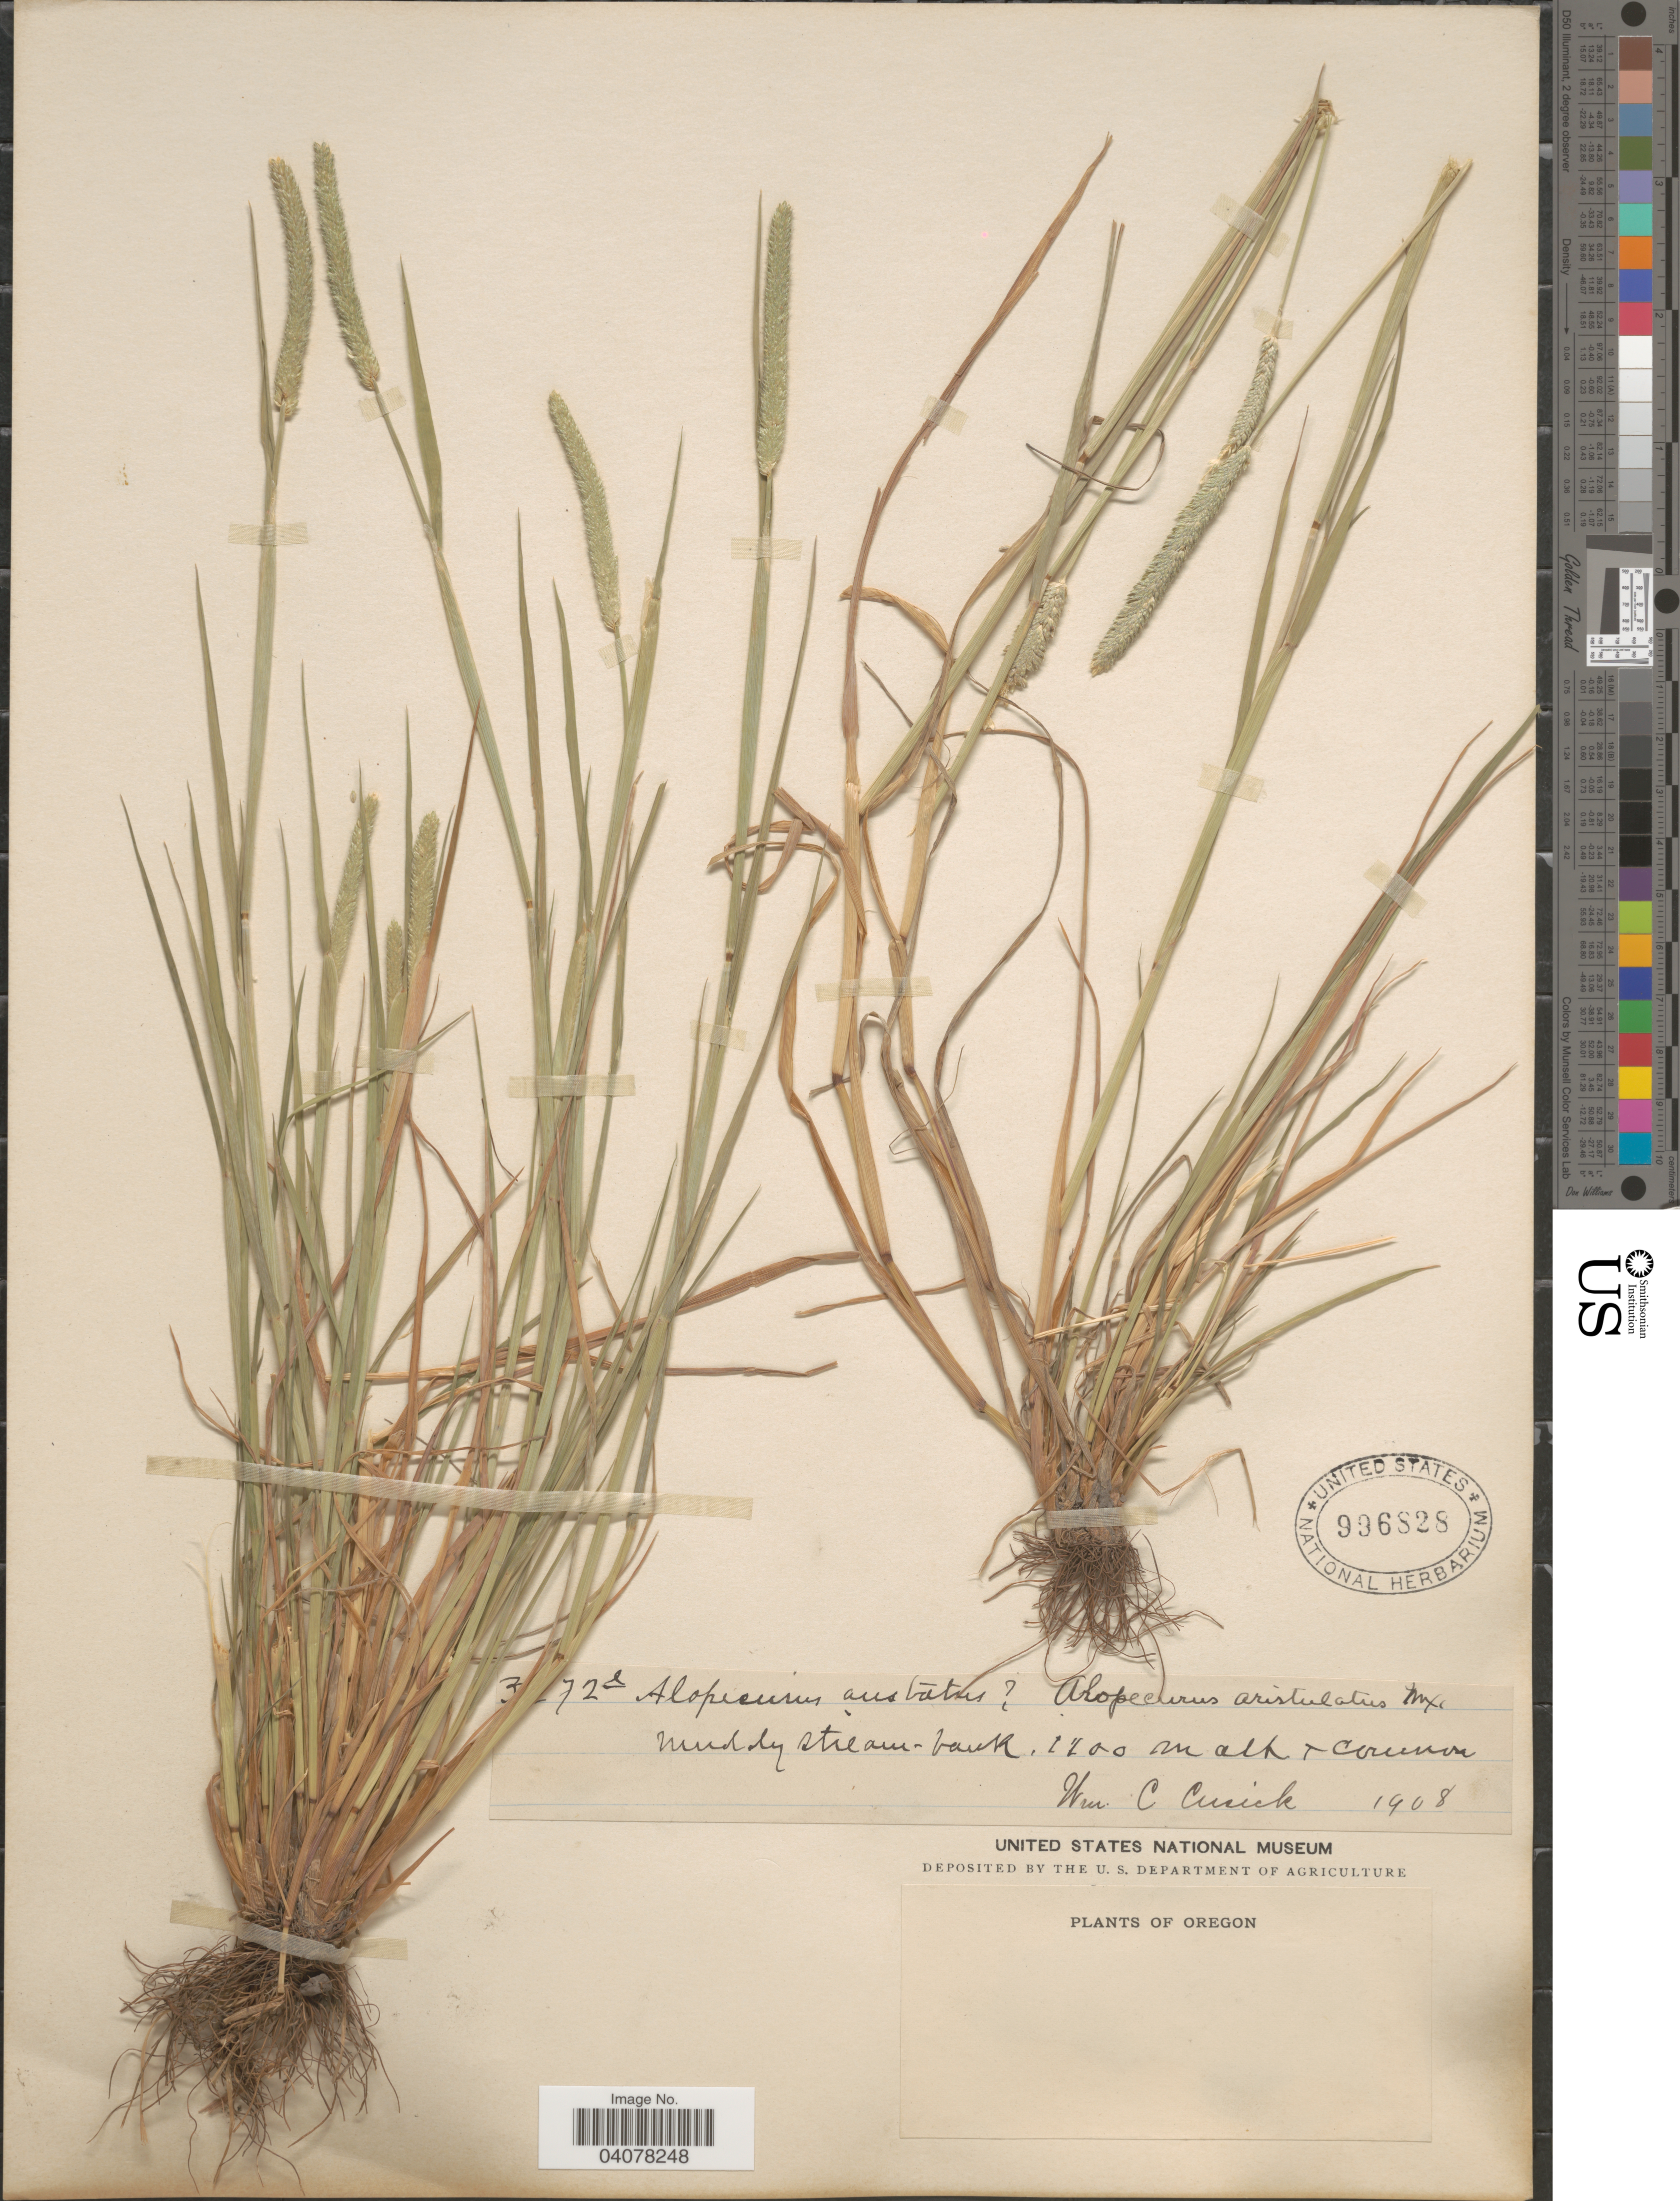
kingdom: Plantae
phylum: Tracheophyta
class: Liliopsida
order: Poales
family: Poaceae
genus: Alopecurus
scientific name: Alopecurus aequalis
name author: Sobol.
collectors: W. C. Cusick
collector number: !72B*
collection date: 1908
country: United States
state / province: Oregon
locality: Muddy stream-bank.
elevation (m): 1100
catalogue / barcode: US 996828